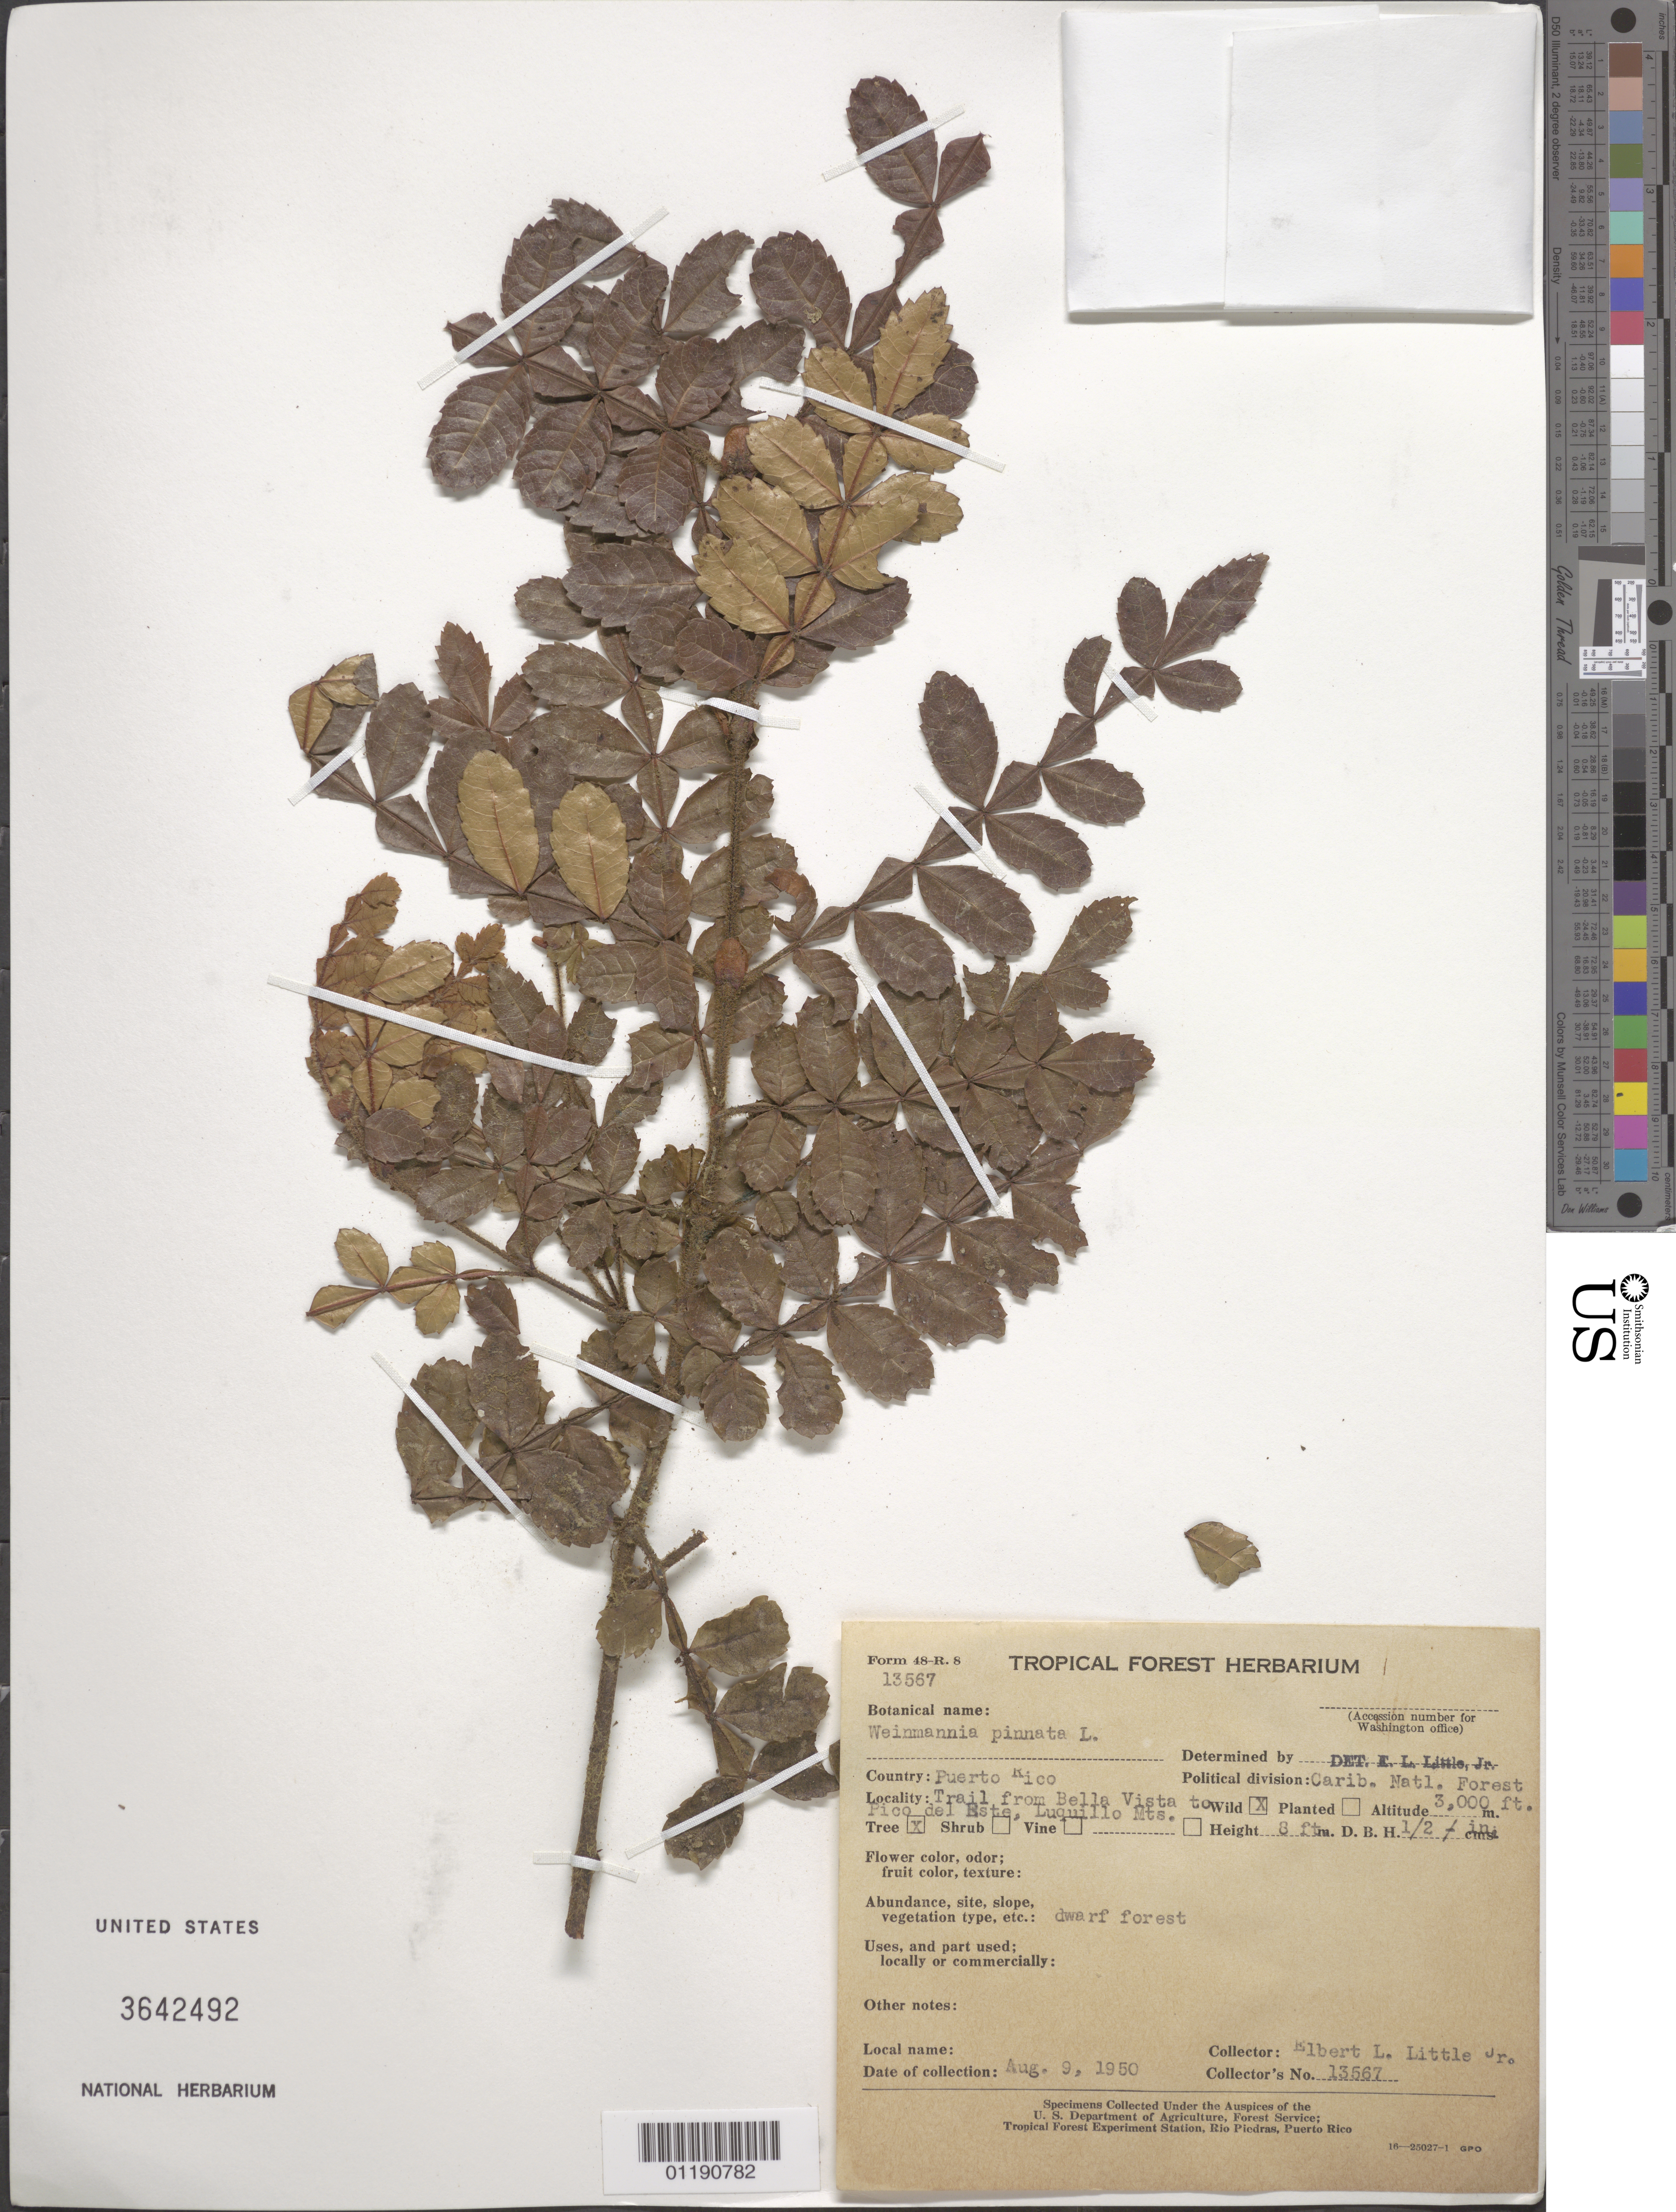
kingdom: Plantae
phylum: Tracheophyta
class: Magnoliopsida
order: Oxalidales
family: Cunoniaceae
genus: Weinmannia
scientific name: Weinmannia pinnata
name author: L.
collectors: E. L. Little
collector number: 13567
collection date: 1950-08-09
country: Puerto Rico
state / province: Carib. Natl. Forest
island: Puerto Rico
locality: Trail from Bella Vista to Pico del Este, Luquillo, Mts.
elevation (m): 3000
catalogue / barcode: US 3642492